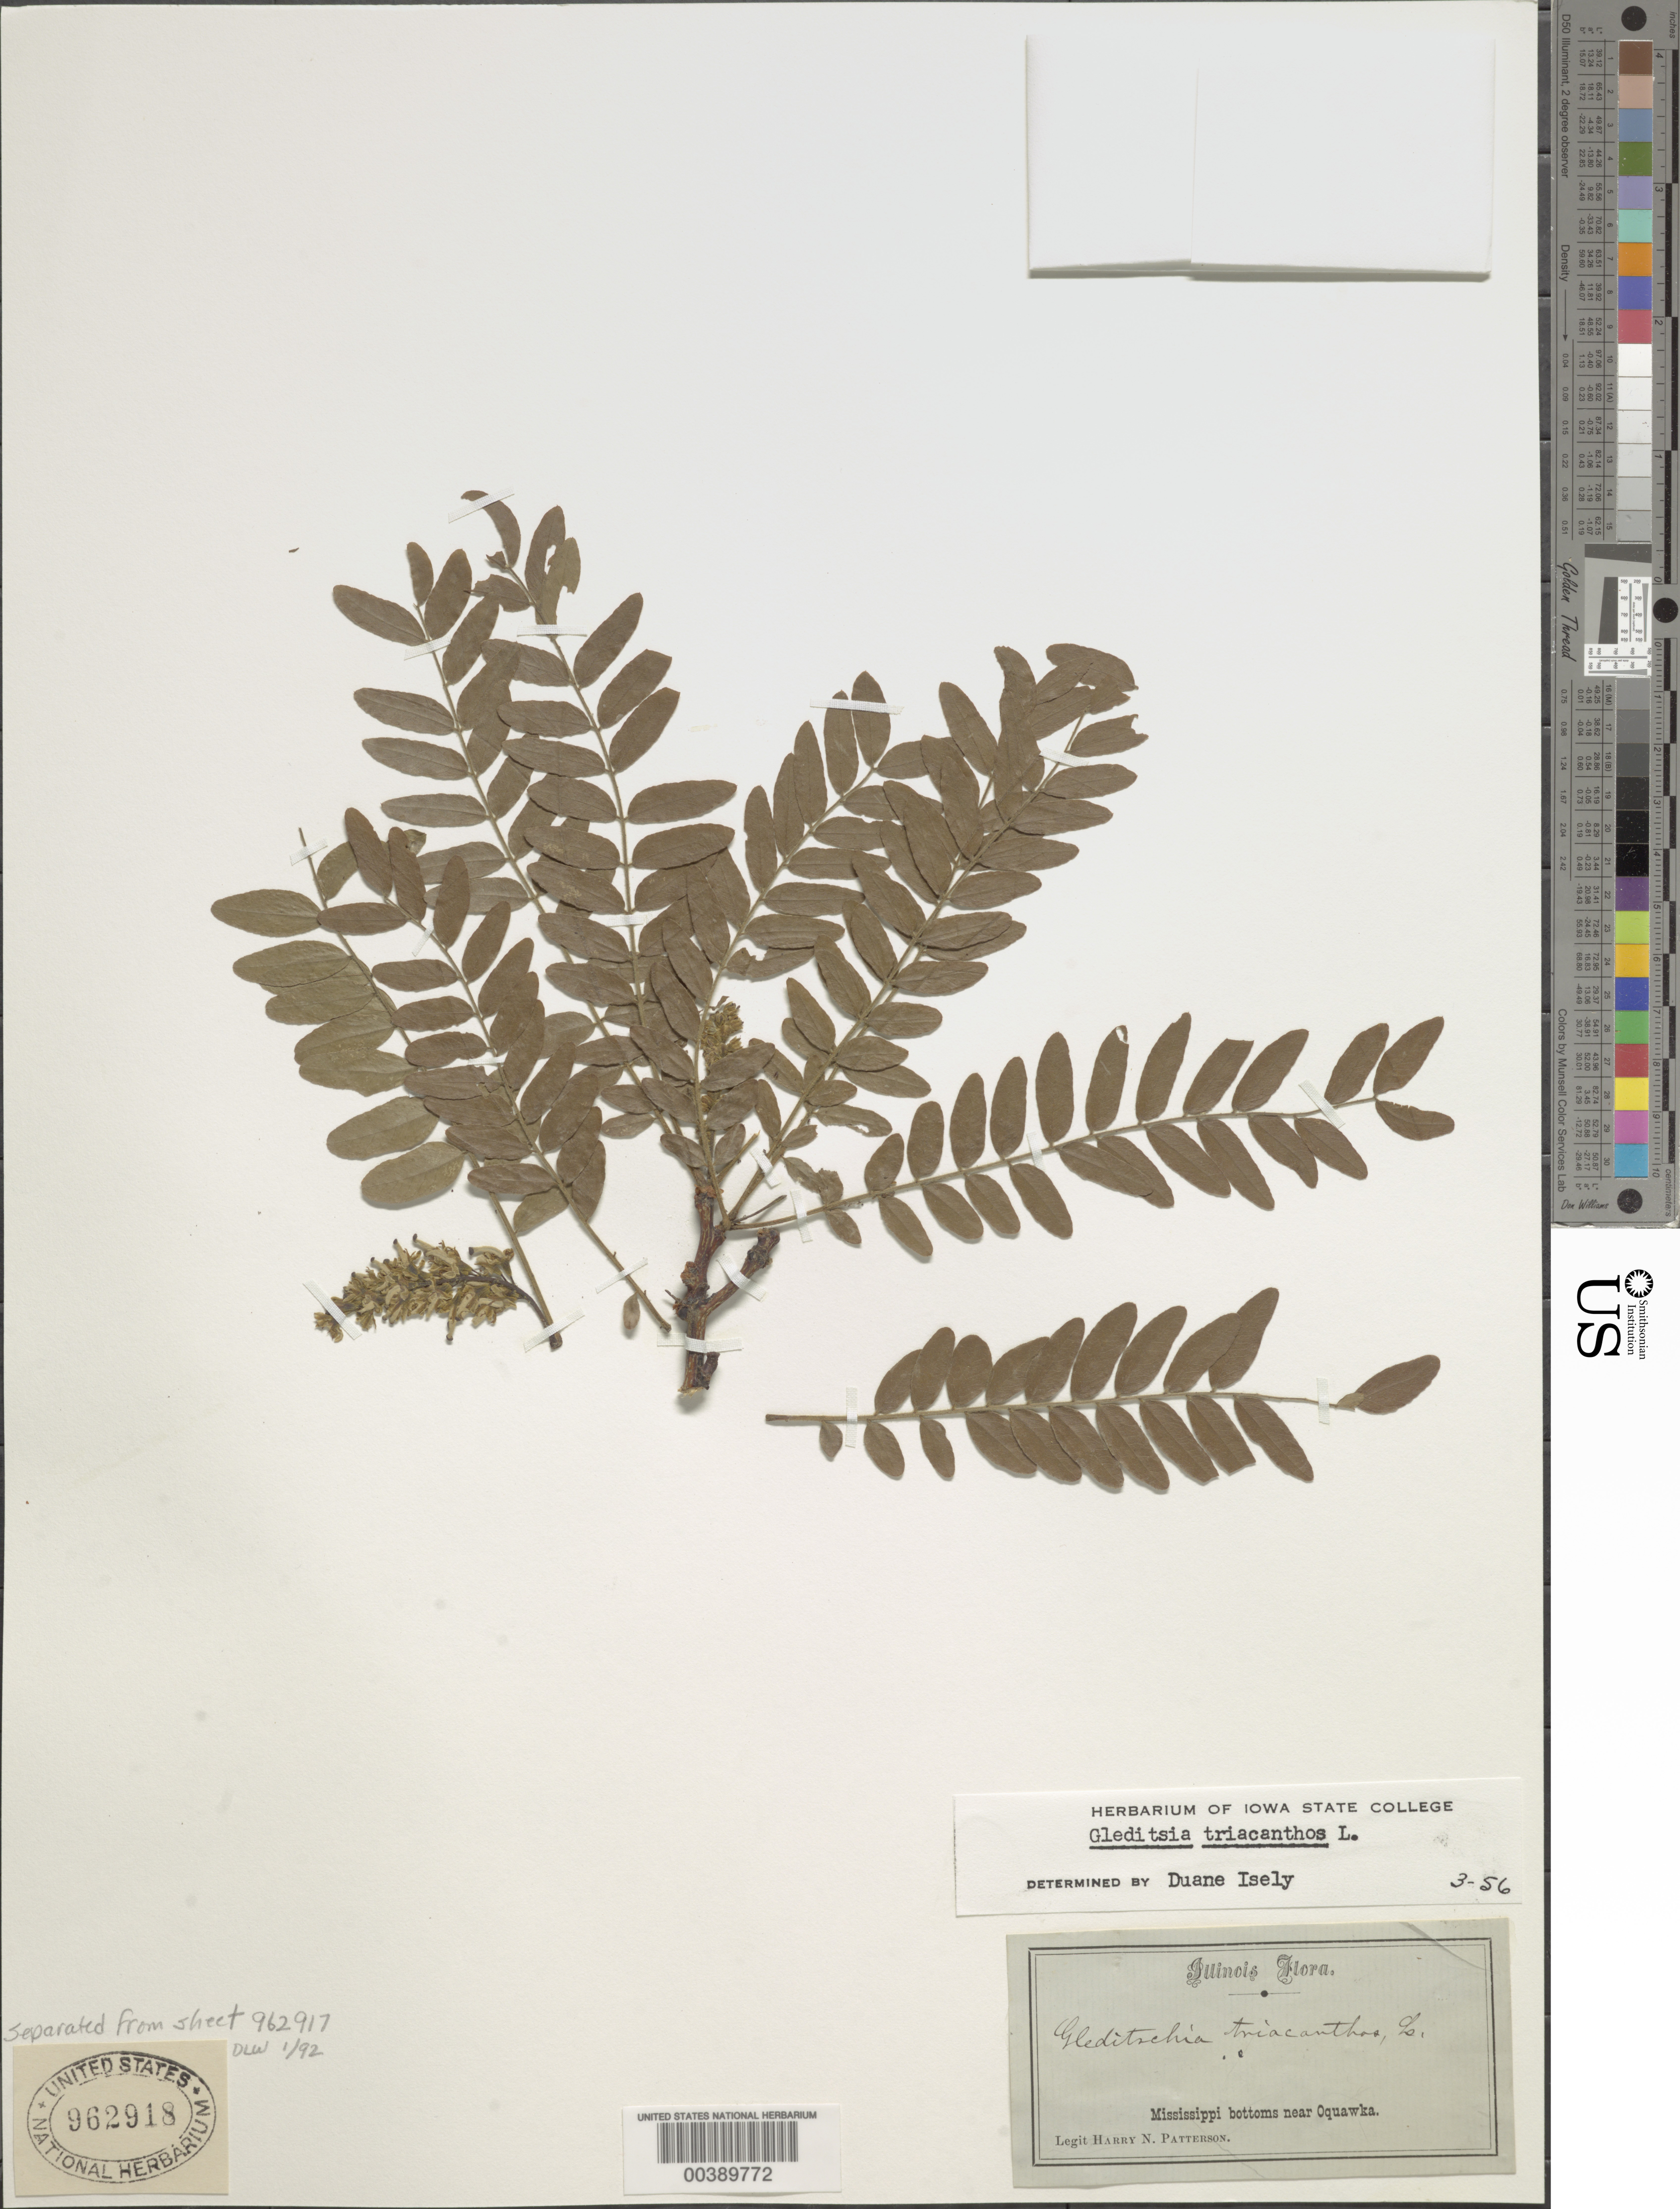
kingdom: Plantae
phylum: Tracheophyta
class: Magnoliopsida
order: Fabales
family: Fabaceae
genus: Gleditsia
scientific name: Gleditsia triacanthos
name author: L.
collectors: H. N. Patterson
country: United States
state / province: Illinois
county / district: Henderson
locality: Oquawka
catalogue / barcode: US 962918